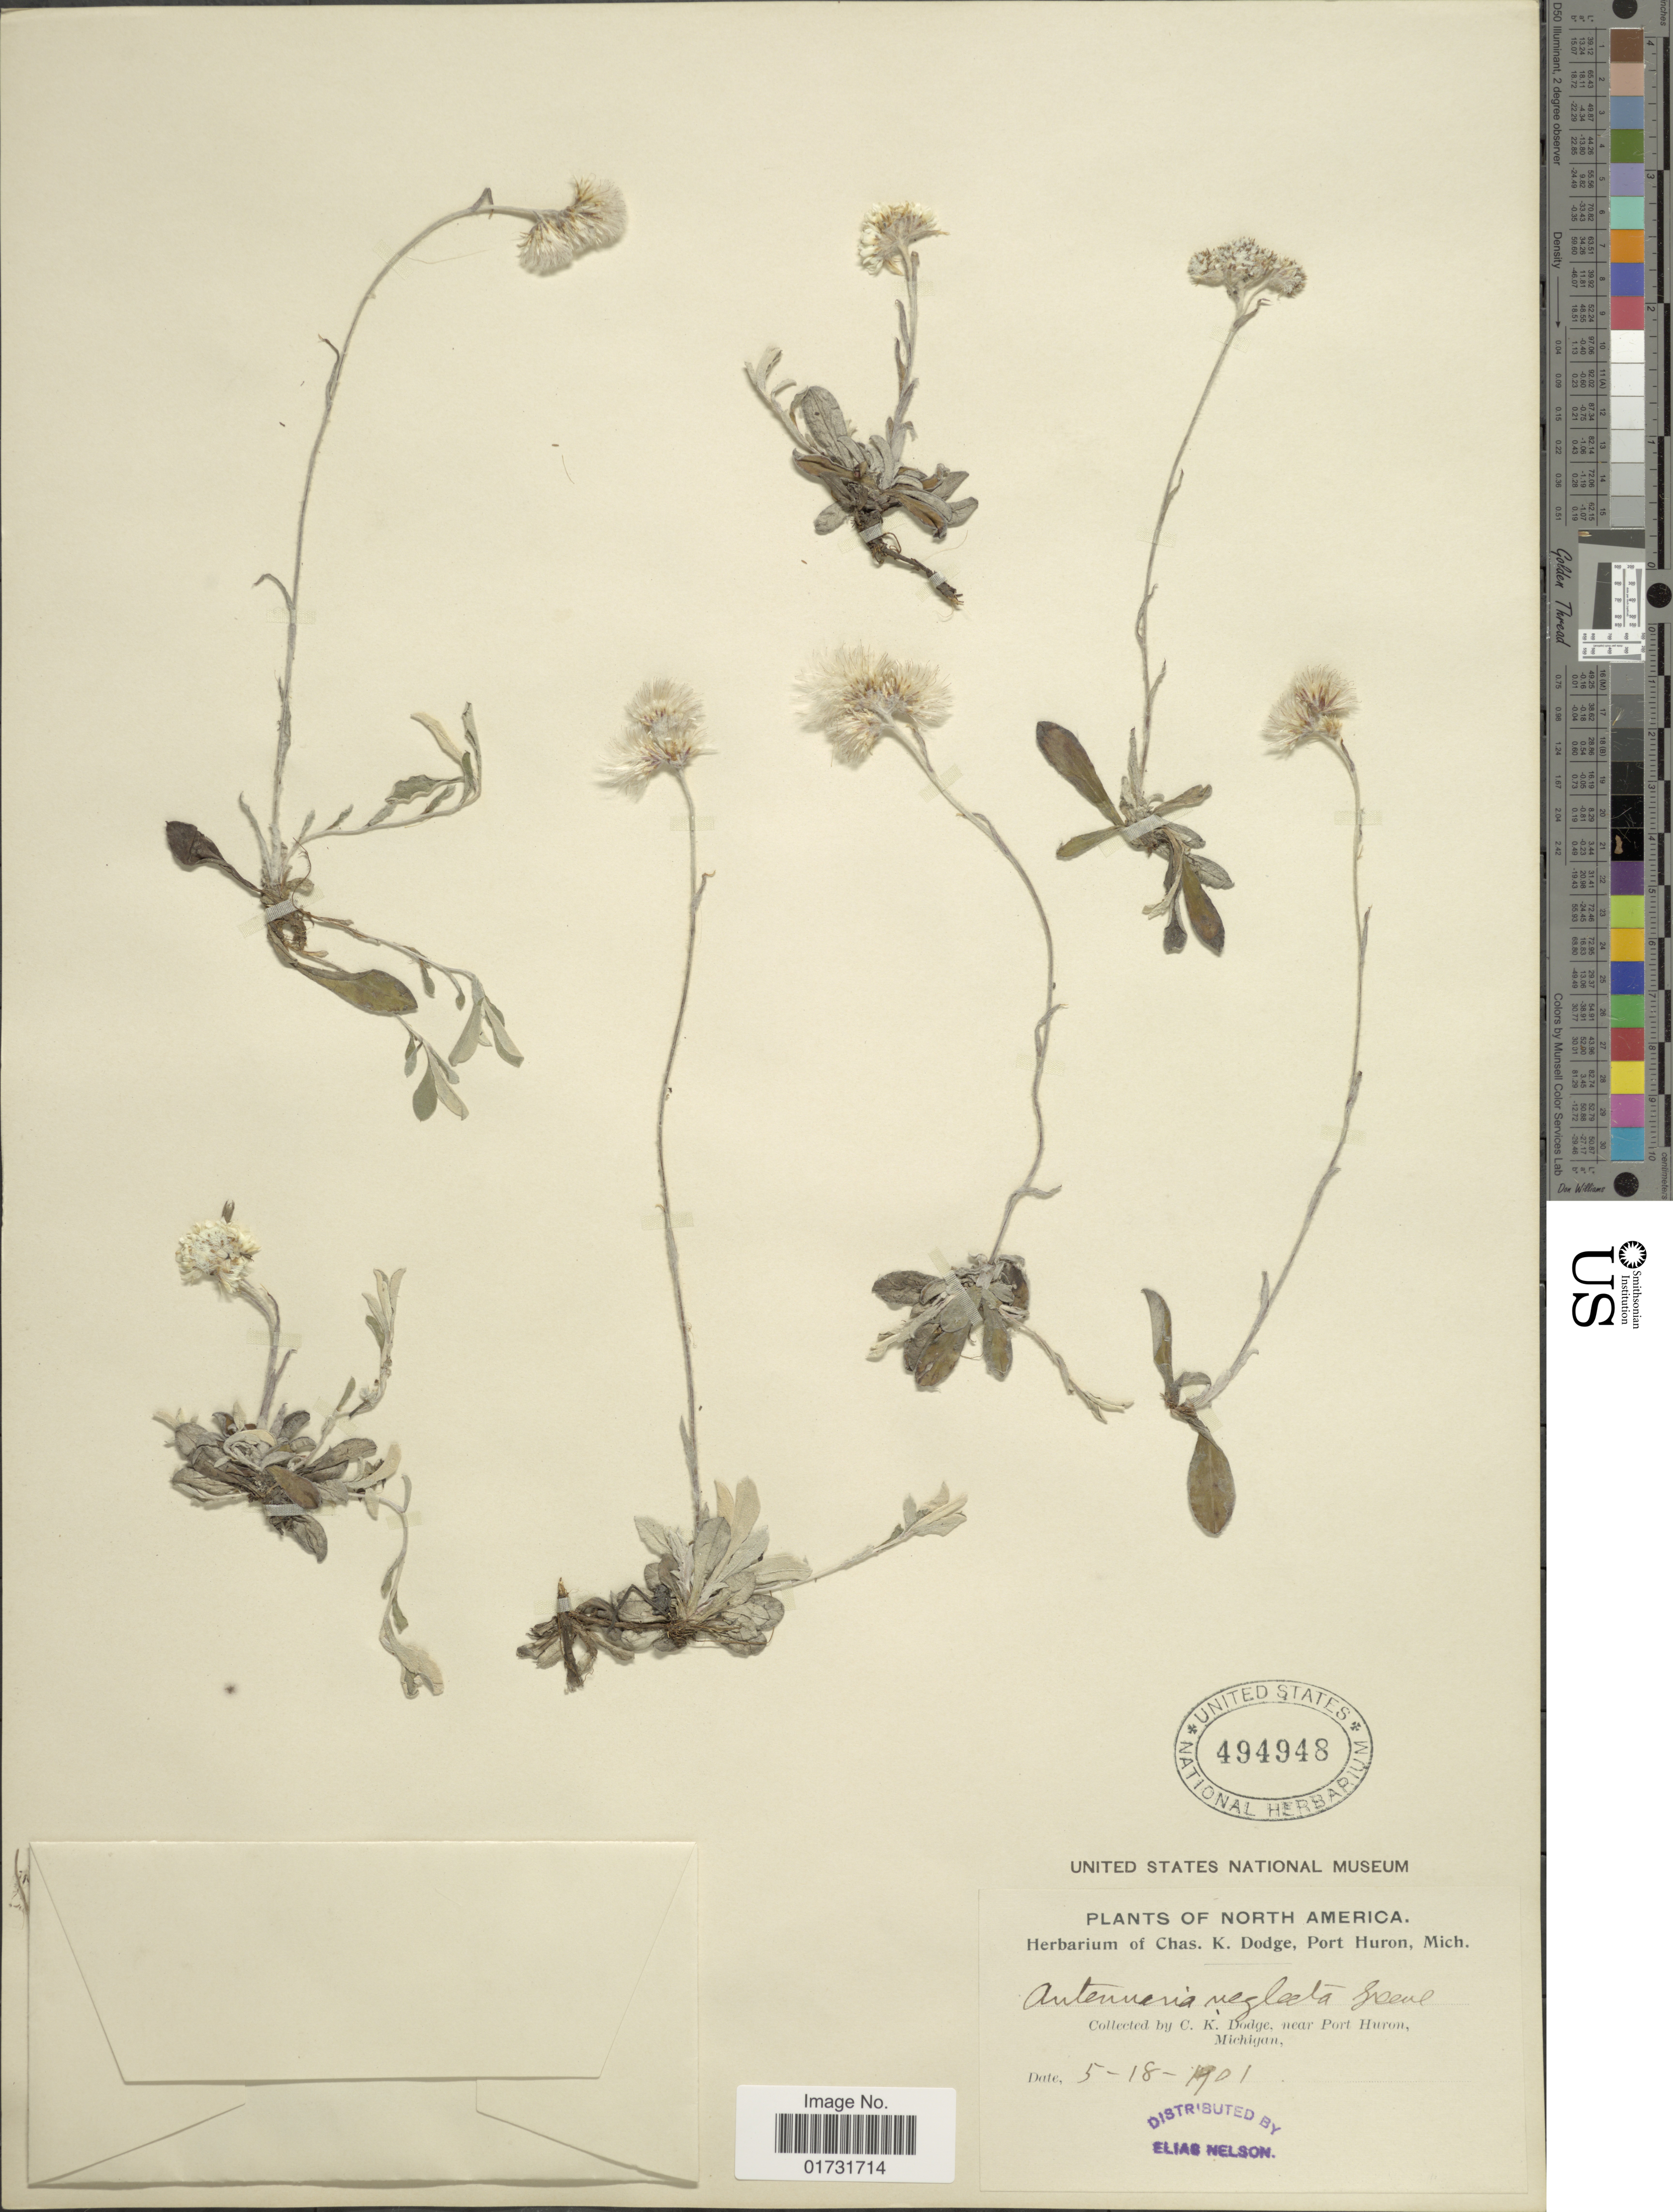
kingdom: Plantae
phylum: Tracheophyta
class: Magnoliopsida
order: Asterales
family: Asteraceae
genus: Antennaria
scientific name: Antennaria neglecta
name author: Greene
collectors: C. K. Dodge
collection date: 1901-05-18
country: United States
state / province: Michigan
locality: Near Port Huron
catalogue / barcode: US 494948